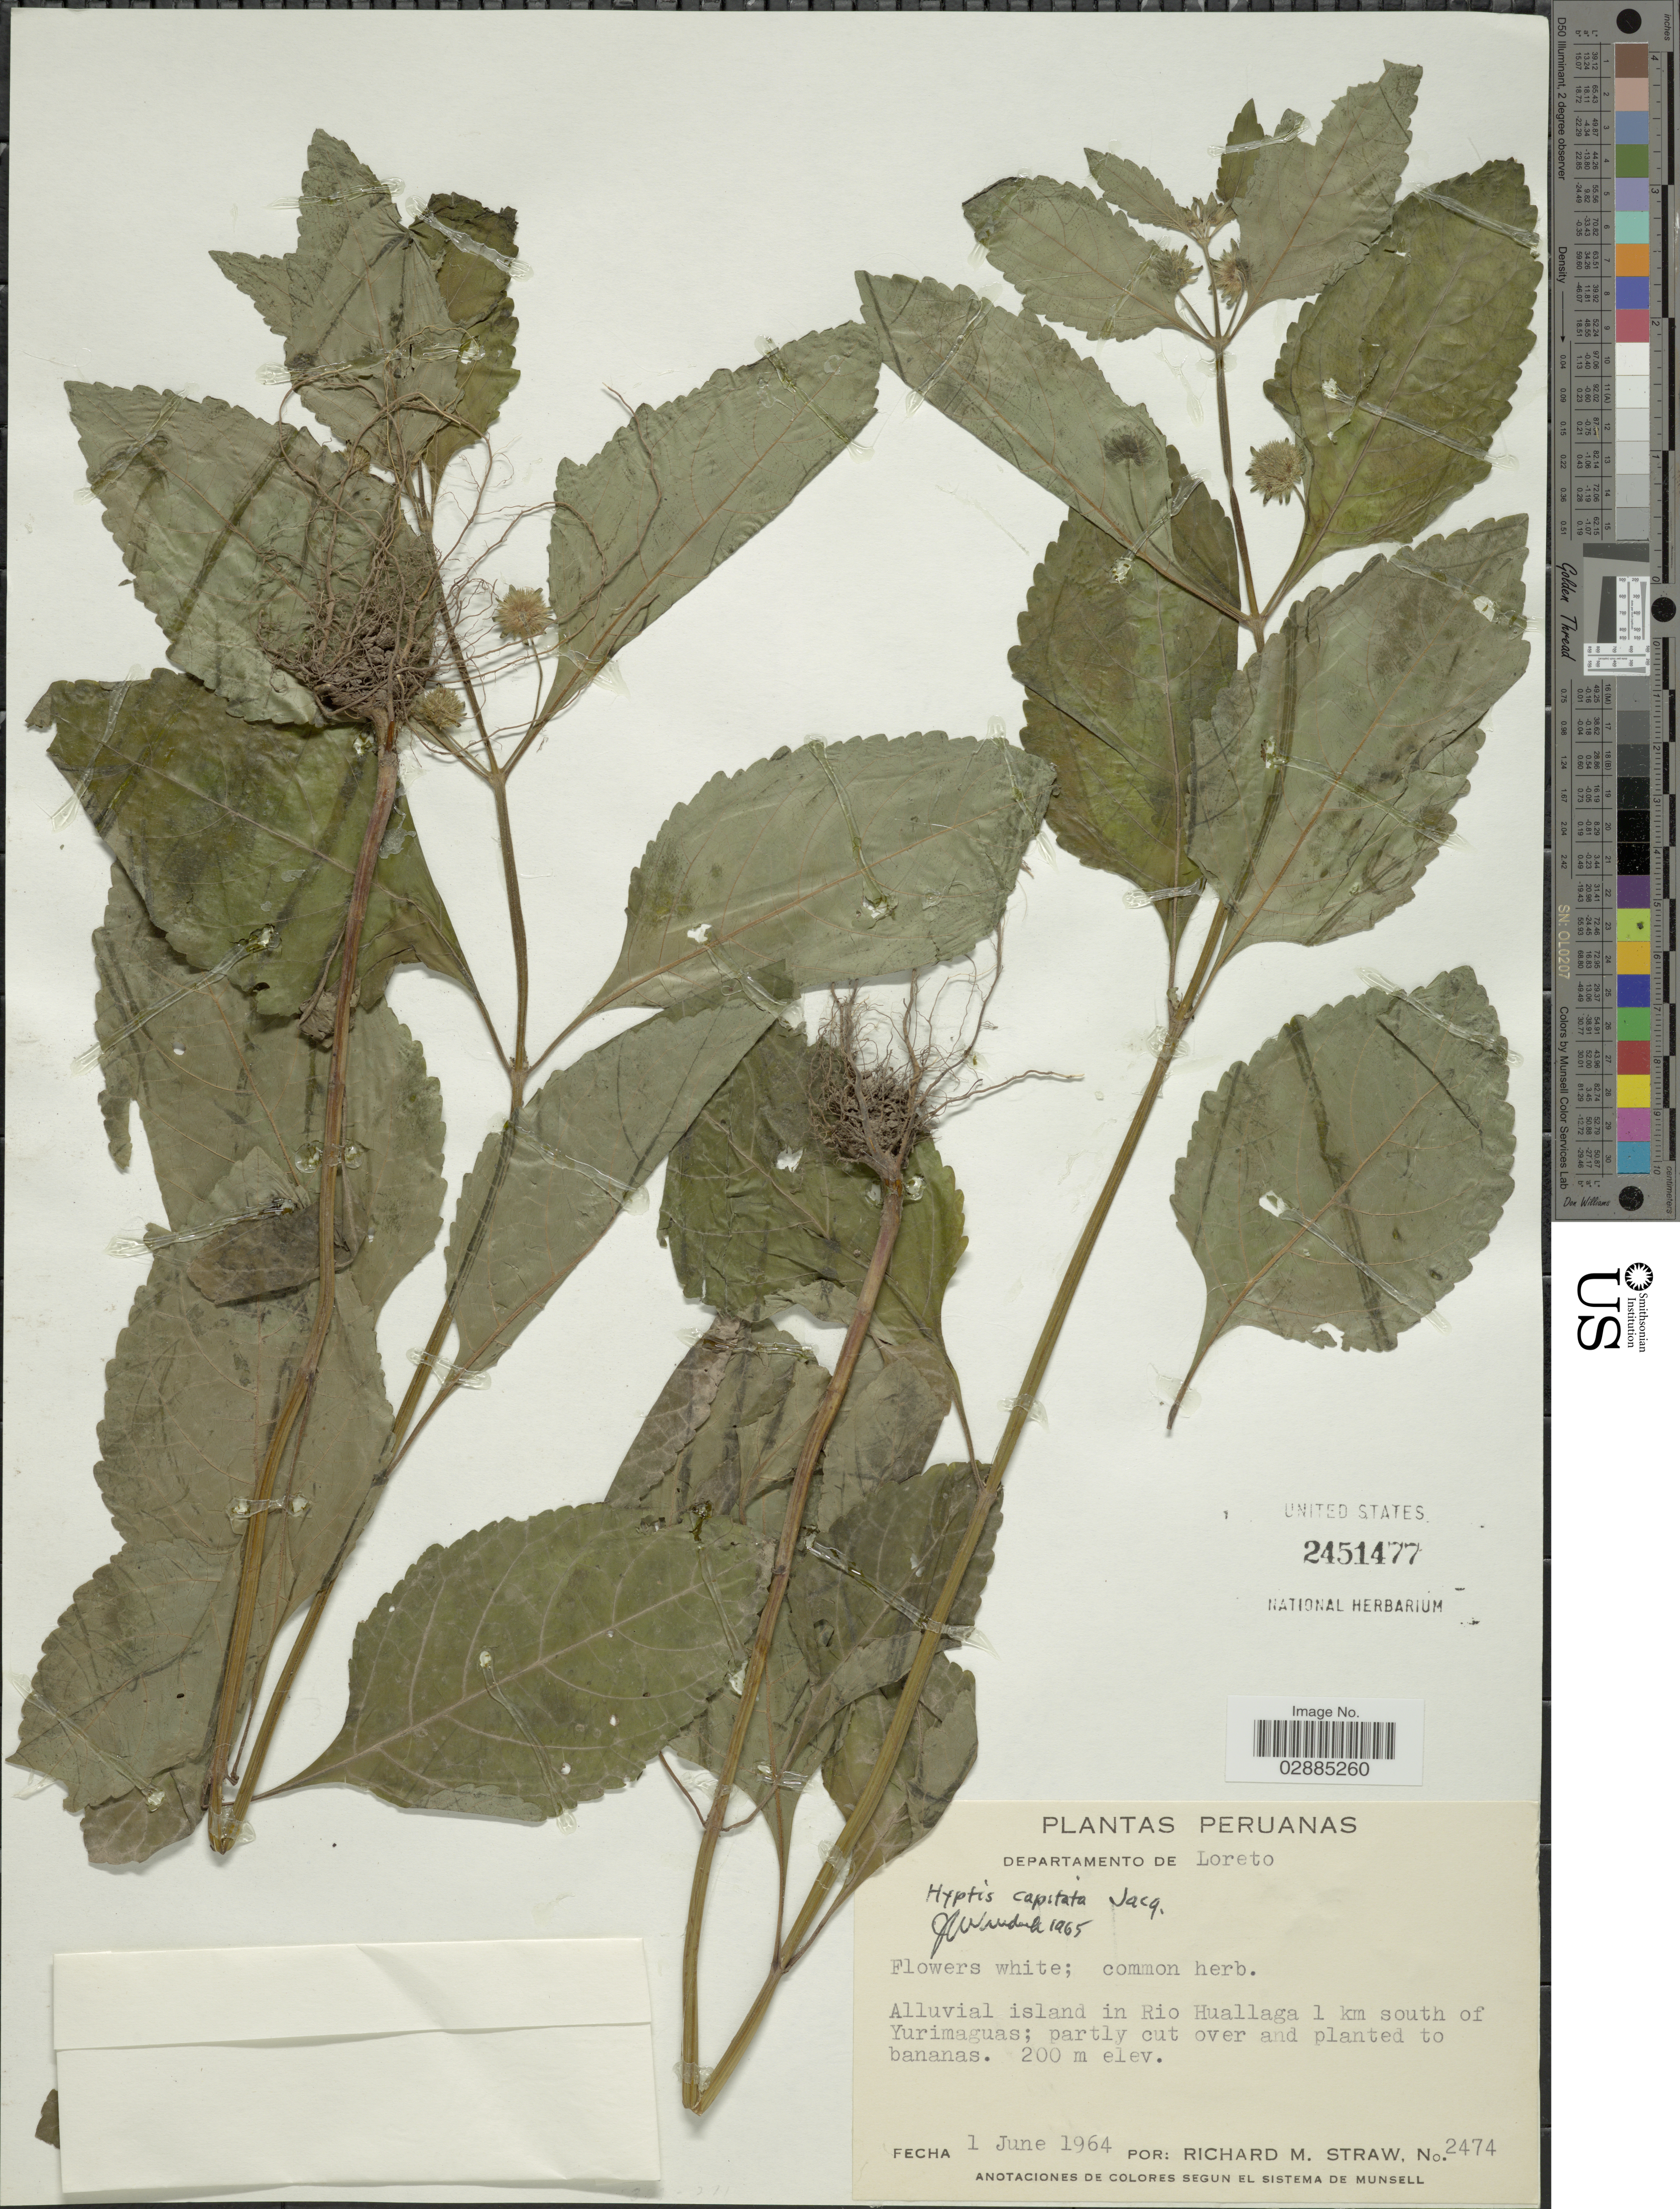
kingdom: Plantae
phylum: Tracheophyta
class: Magnoliopsida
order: Lamiales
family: Lamiaceae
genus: Hyptis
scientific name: Hyptis capitata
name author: Jacq.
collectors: R. M. Straw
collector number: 2474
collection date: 1964-06-01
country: Peru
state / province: Loreto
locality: Departamento de Loreto. Alluvial island in Rio Huallaga 1 km south of Yurimaguas.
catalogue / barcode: US 2451477